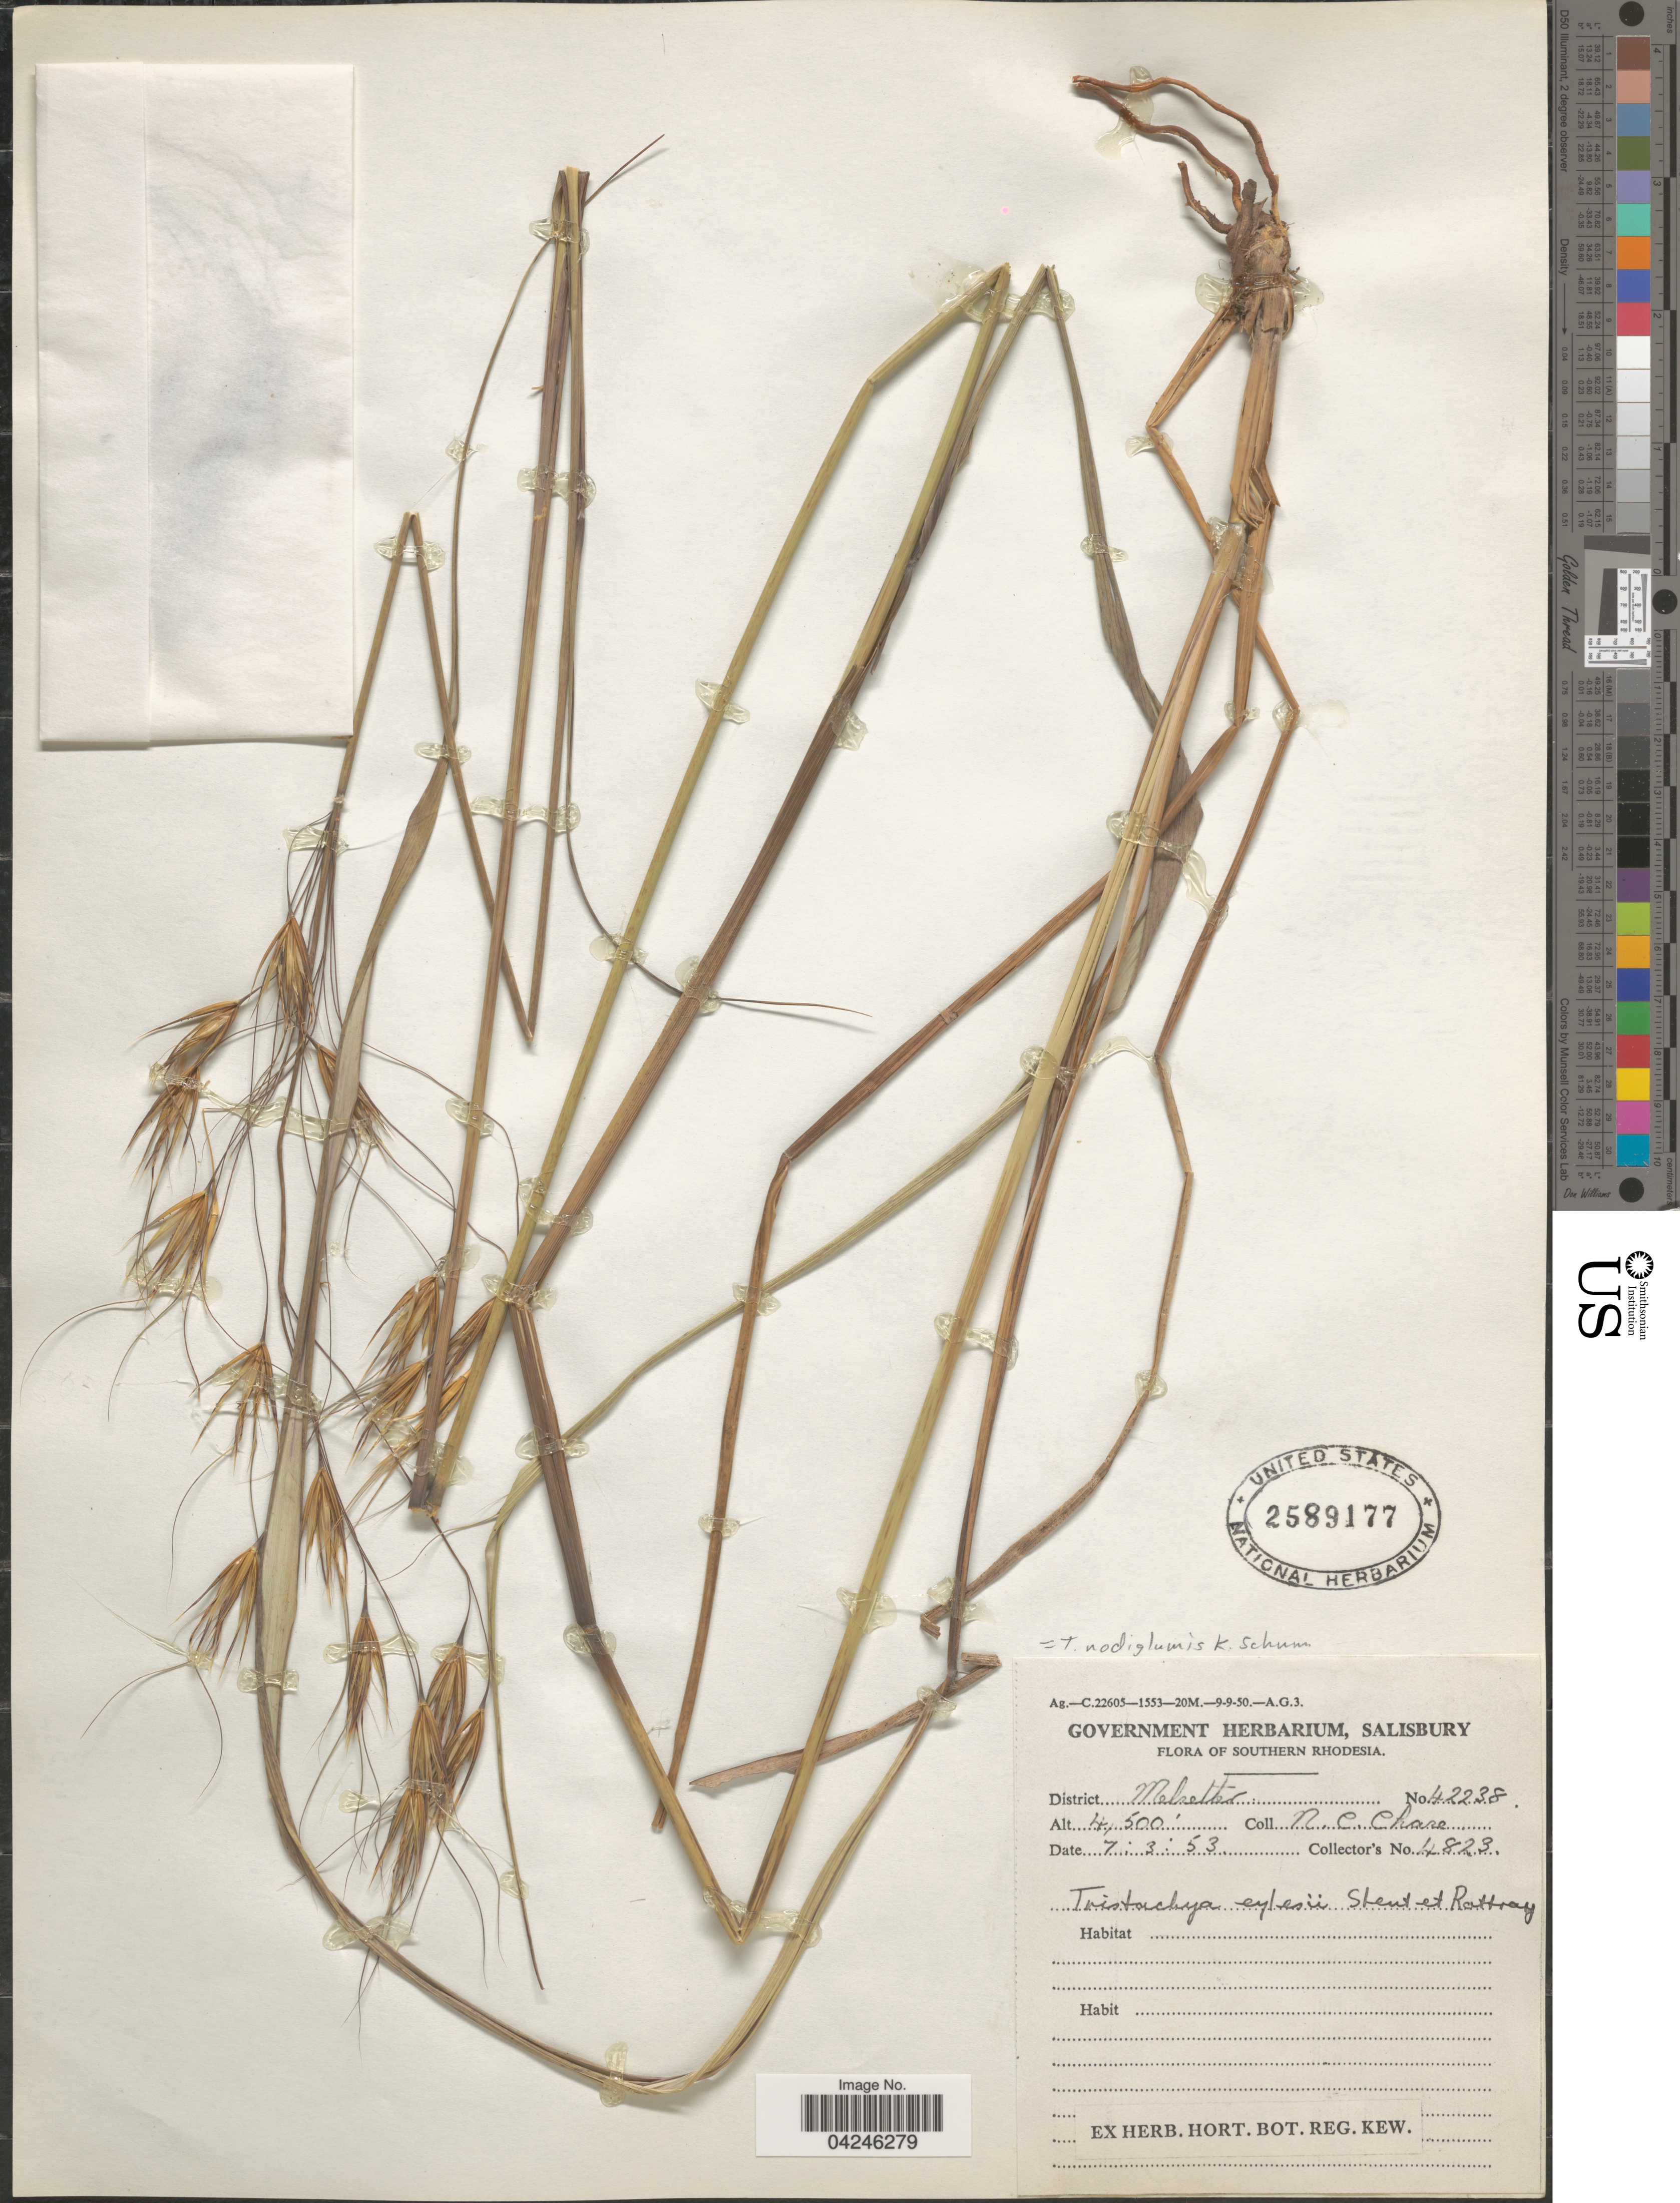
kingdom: Plantae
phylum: Tracheophyta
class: Liliopsida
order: Poales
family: Poaceae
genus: Tristachya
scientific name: Tristachya nodiglumis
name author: K. Schum.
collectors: N. C. Chase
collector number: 42238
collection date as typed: Transcribed d/m/y: 7/3/53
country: Zimbabwe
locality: Southern Rhodesia. District Melzetter.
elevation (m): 1372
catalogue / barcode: US 2589177